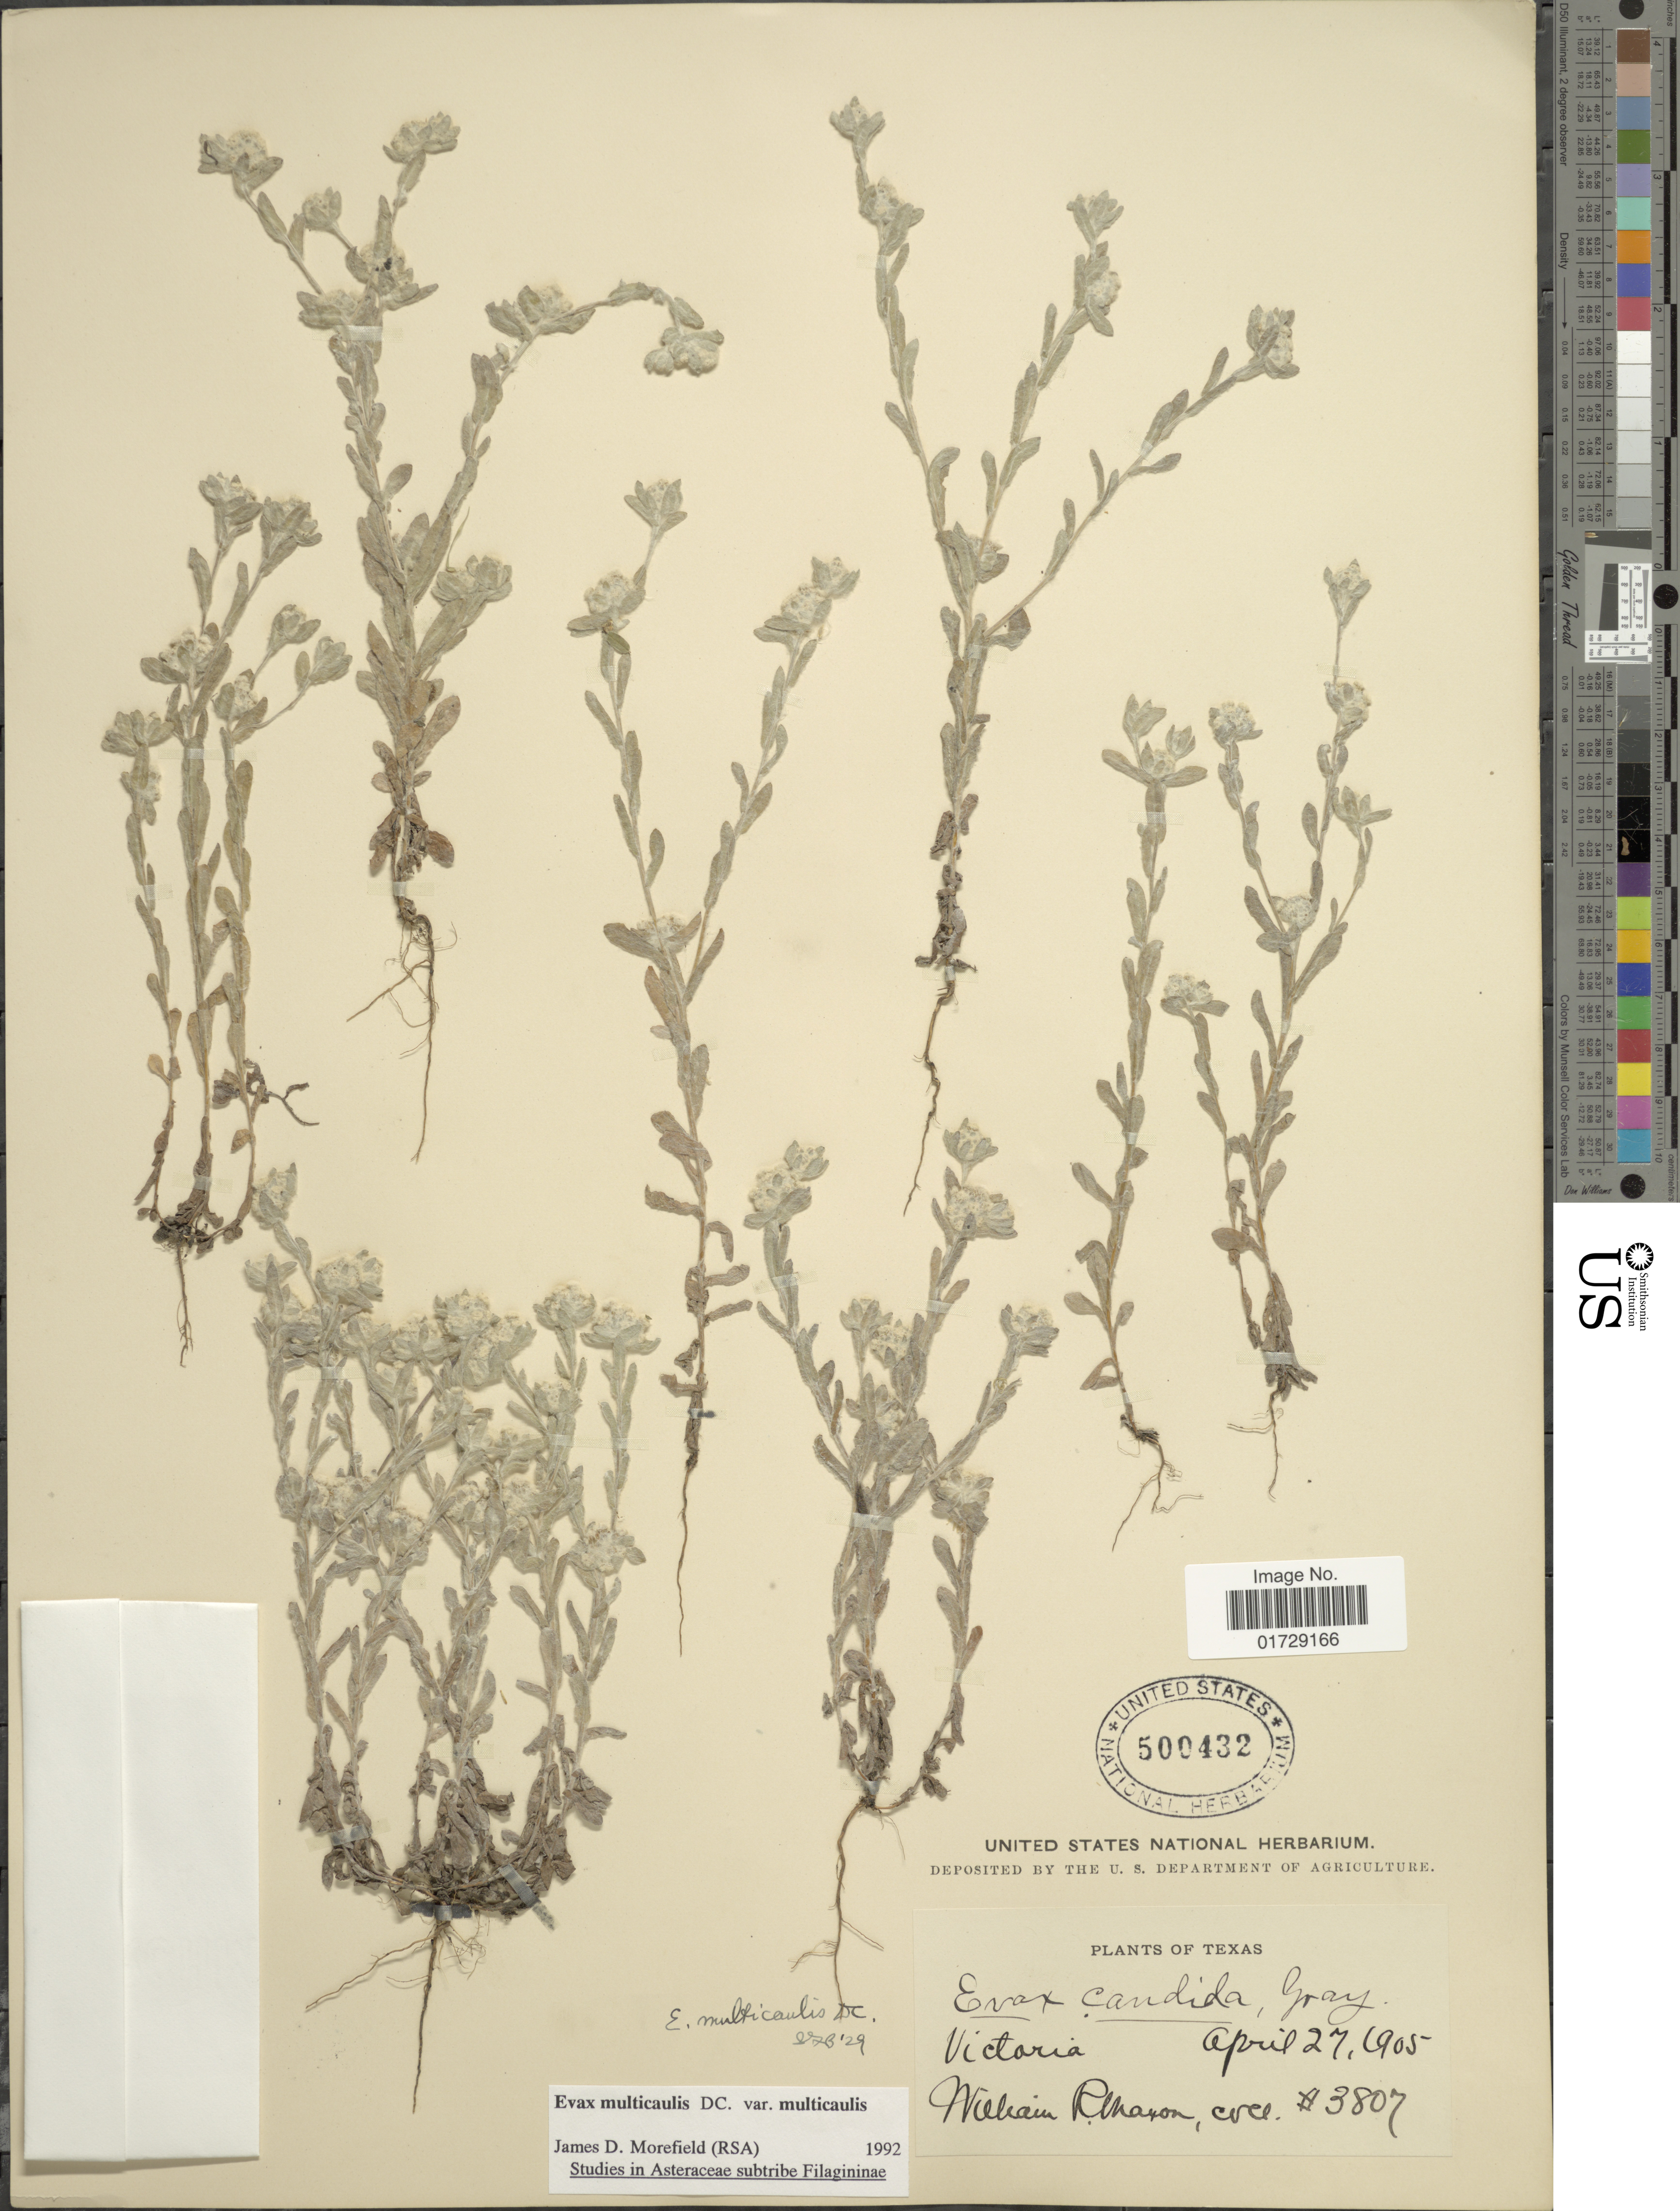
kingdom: Plantae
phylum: Tracheophyta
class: Magnoliopsida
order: Asterales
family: Asteraceae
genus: Evax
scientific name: Evax multicaulis var. multicaulis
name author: DC.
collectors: W. R. Maxon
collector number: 3807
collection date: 1905-04-27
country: United States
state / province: Texas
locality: Victoria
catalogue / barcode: US 500432